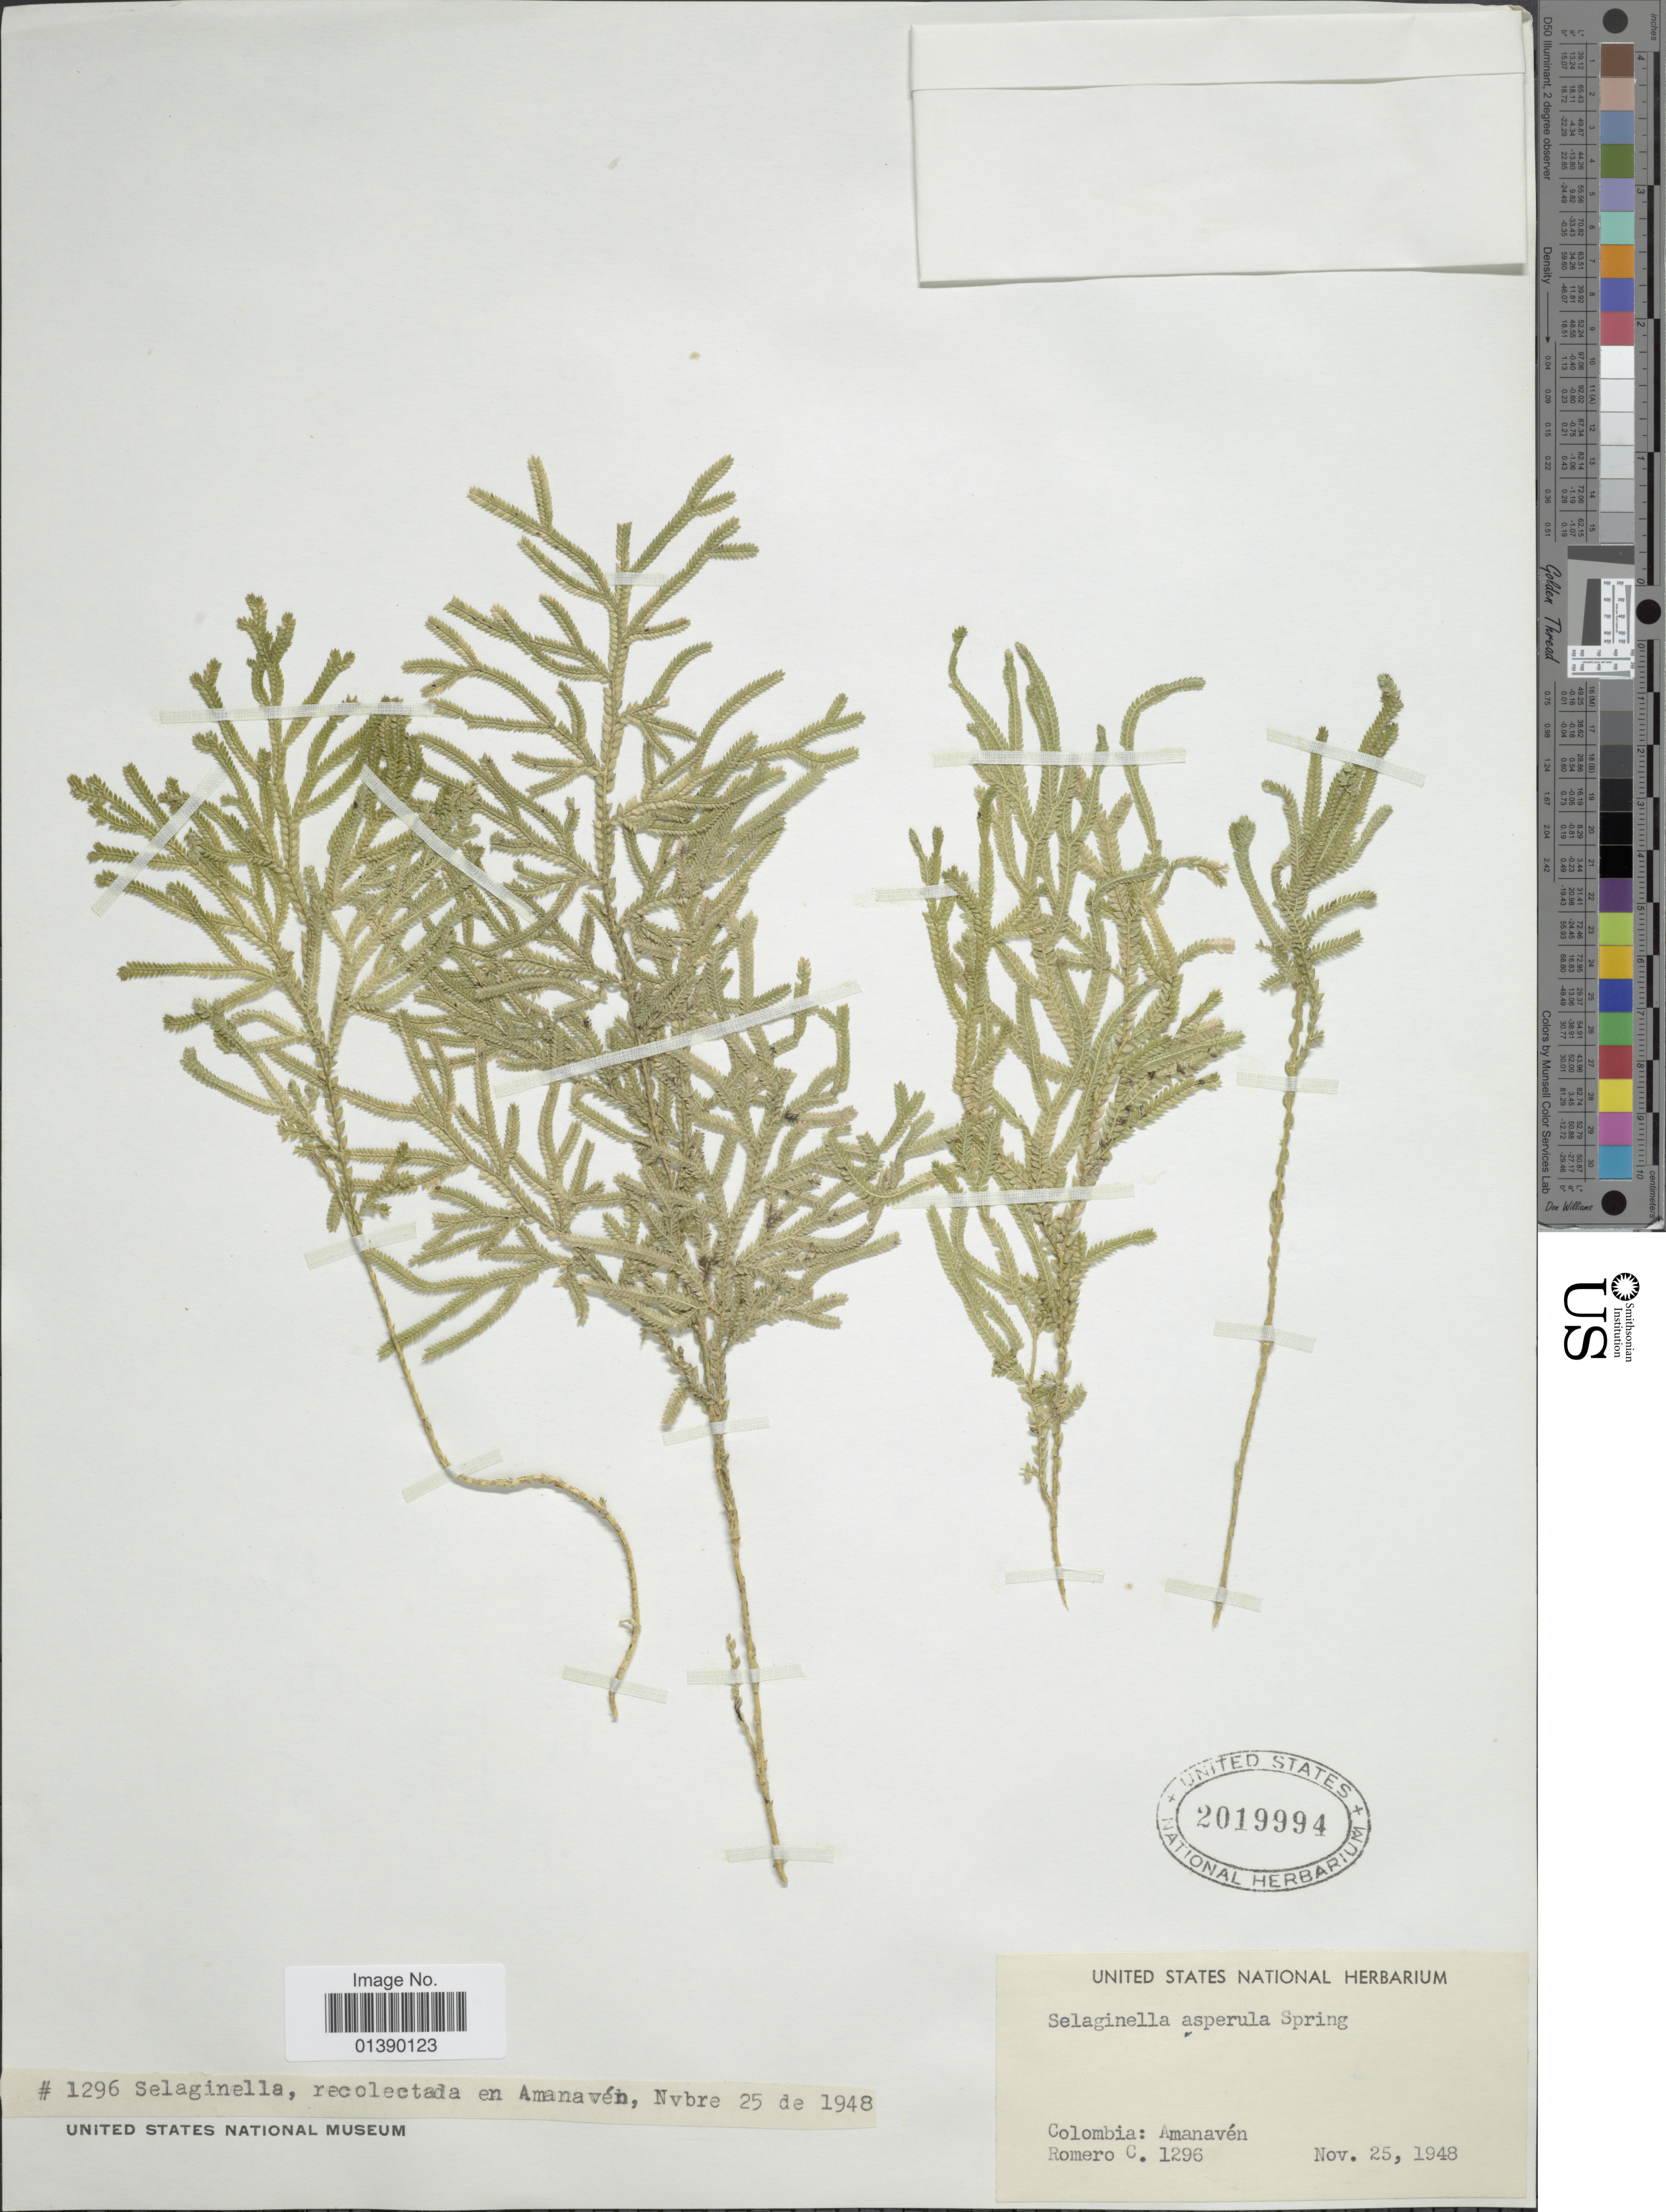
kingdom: Plantae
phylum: Tracheophyta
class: Lycopodiopsida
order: Selaginellales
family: Selaginellaceae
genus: Selaginella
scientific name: Selaginella asperula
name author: Spring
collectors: C. Romero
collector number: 1296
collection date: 1948-11-25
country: Colombia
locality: Amanavén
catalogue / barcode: US 2019994